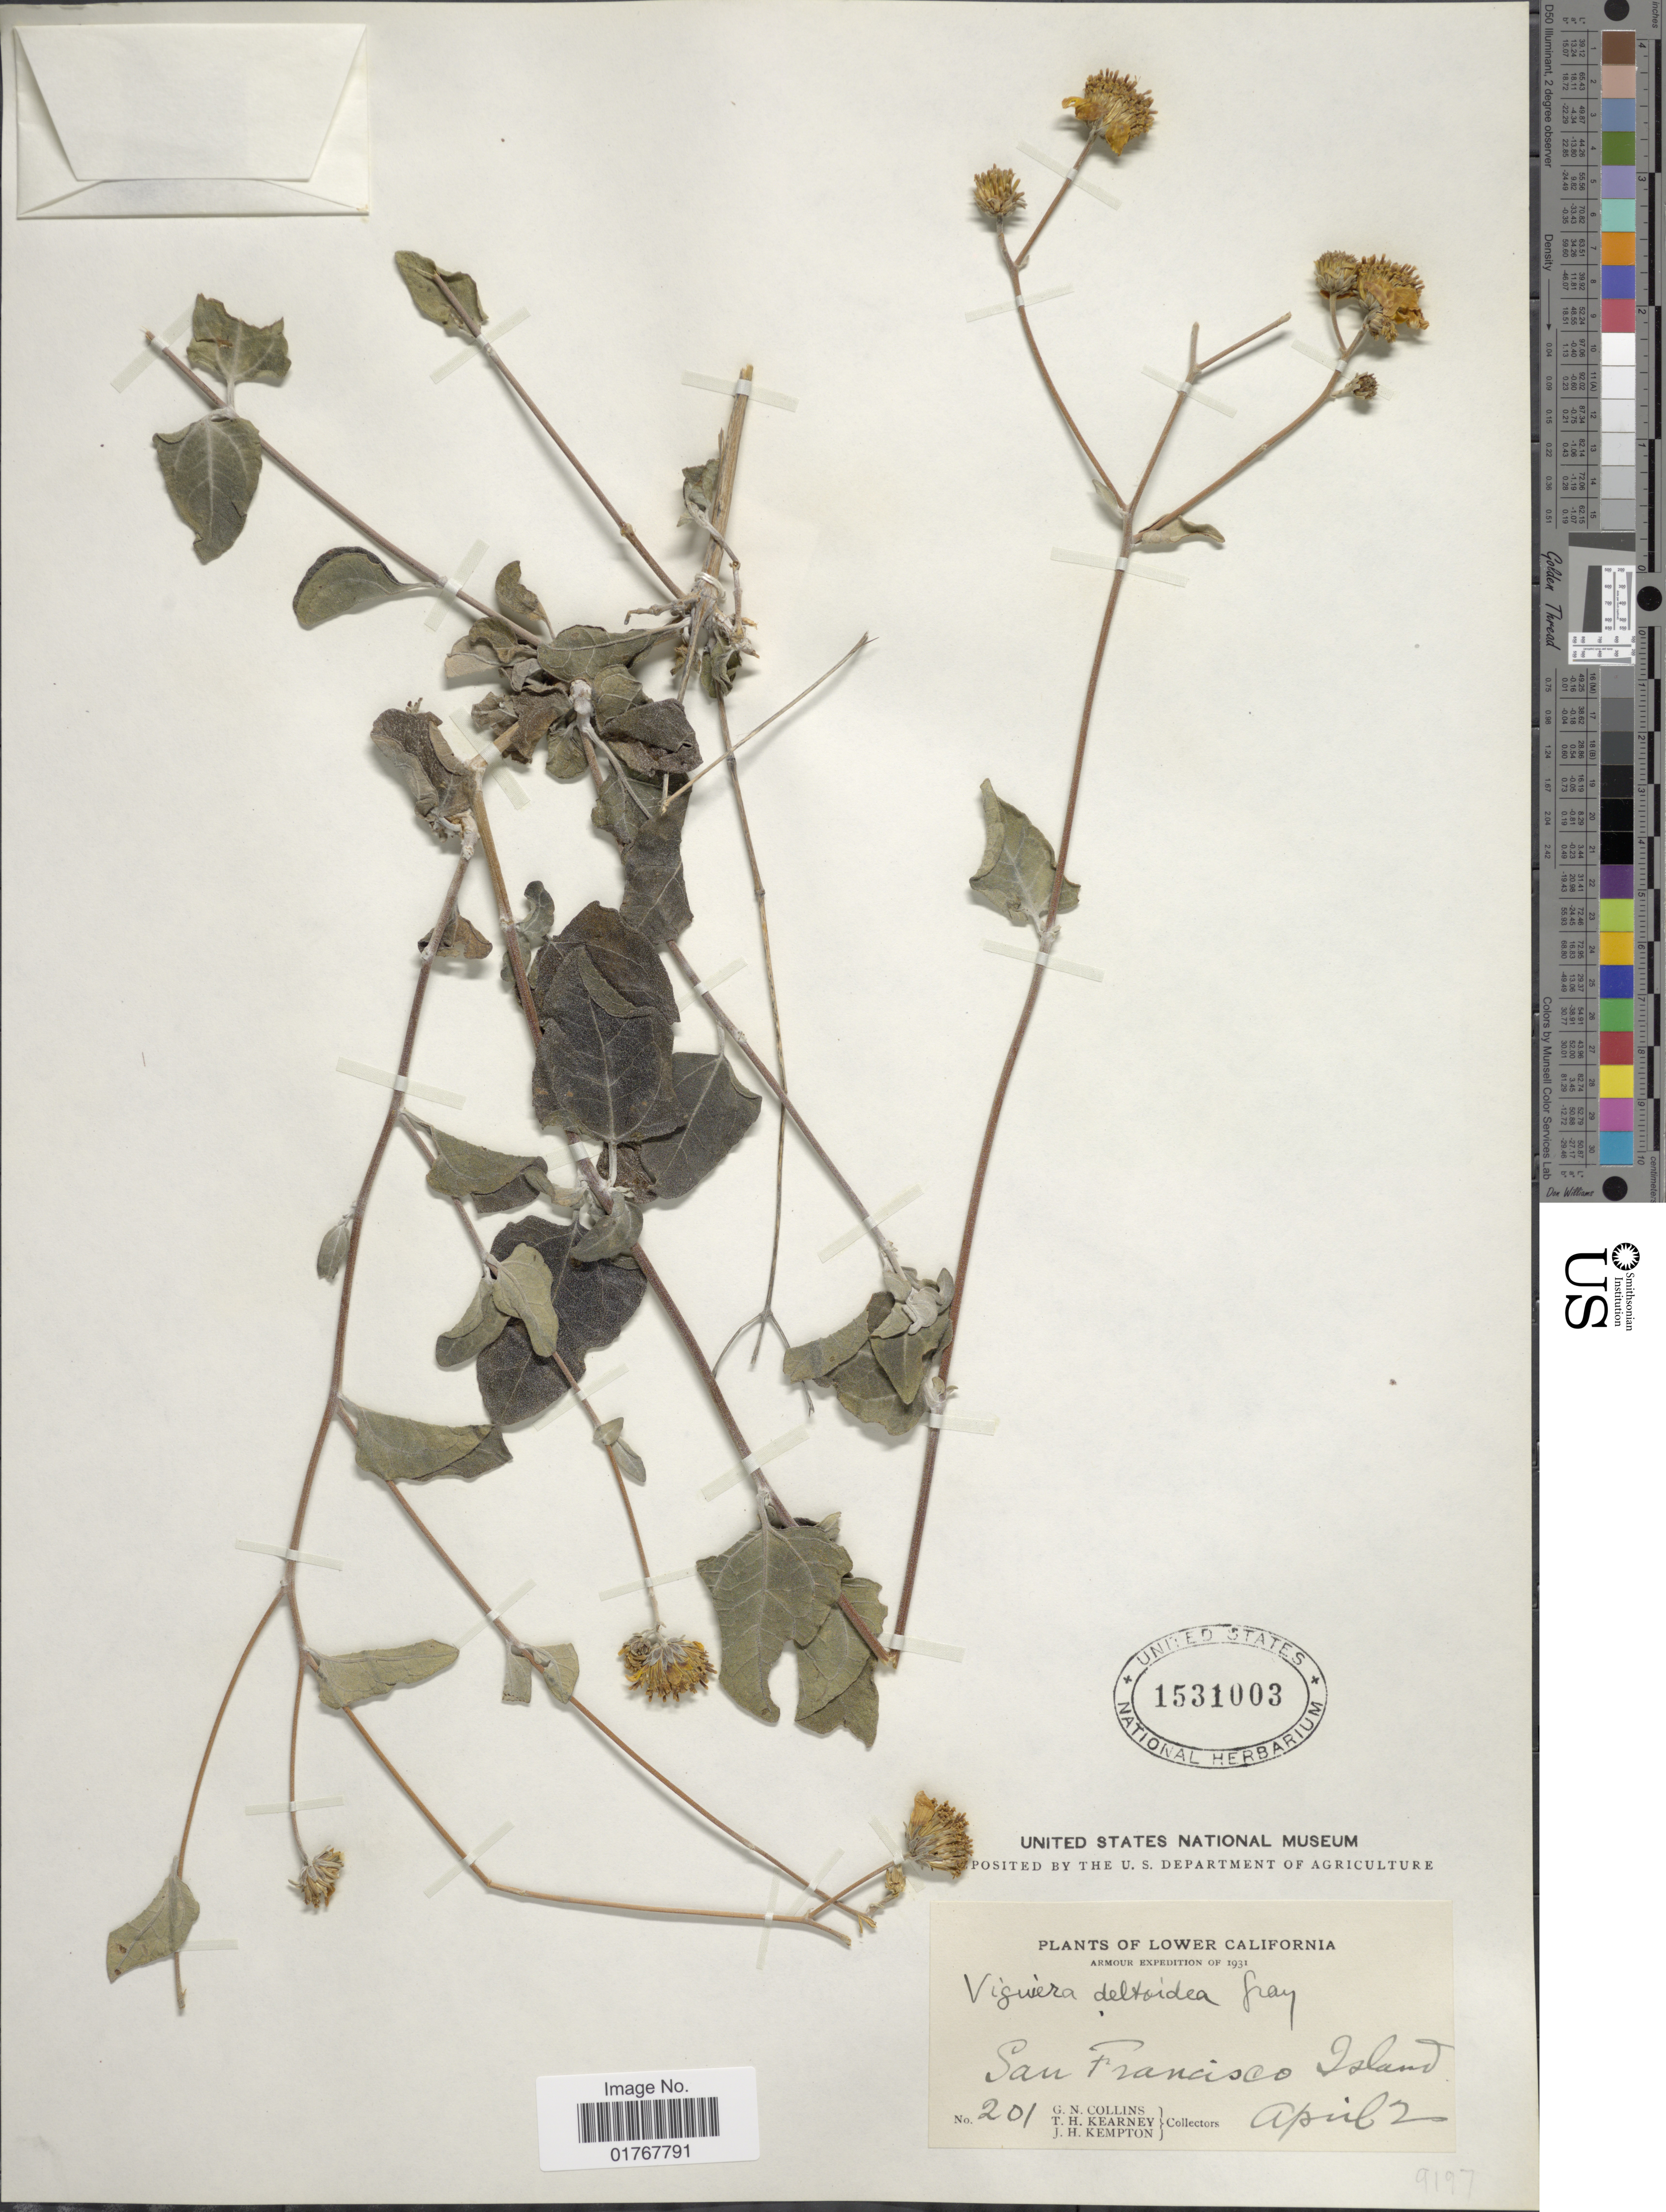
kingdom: Plantae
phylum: Tracheophyta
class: Magnoliopsida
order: Asterales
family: Asteraceae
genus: Viguiera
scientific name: Viguiera deltoidea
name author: A. Gray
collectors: G. Collins, T. H. Kearney & J. H. Kempton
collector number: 201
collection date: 1931-04-02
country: Mexico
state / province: Baja California Sur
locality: Lower California, San Francisco Island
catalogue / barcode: US 1531003